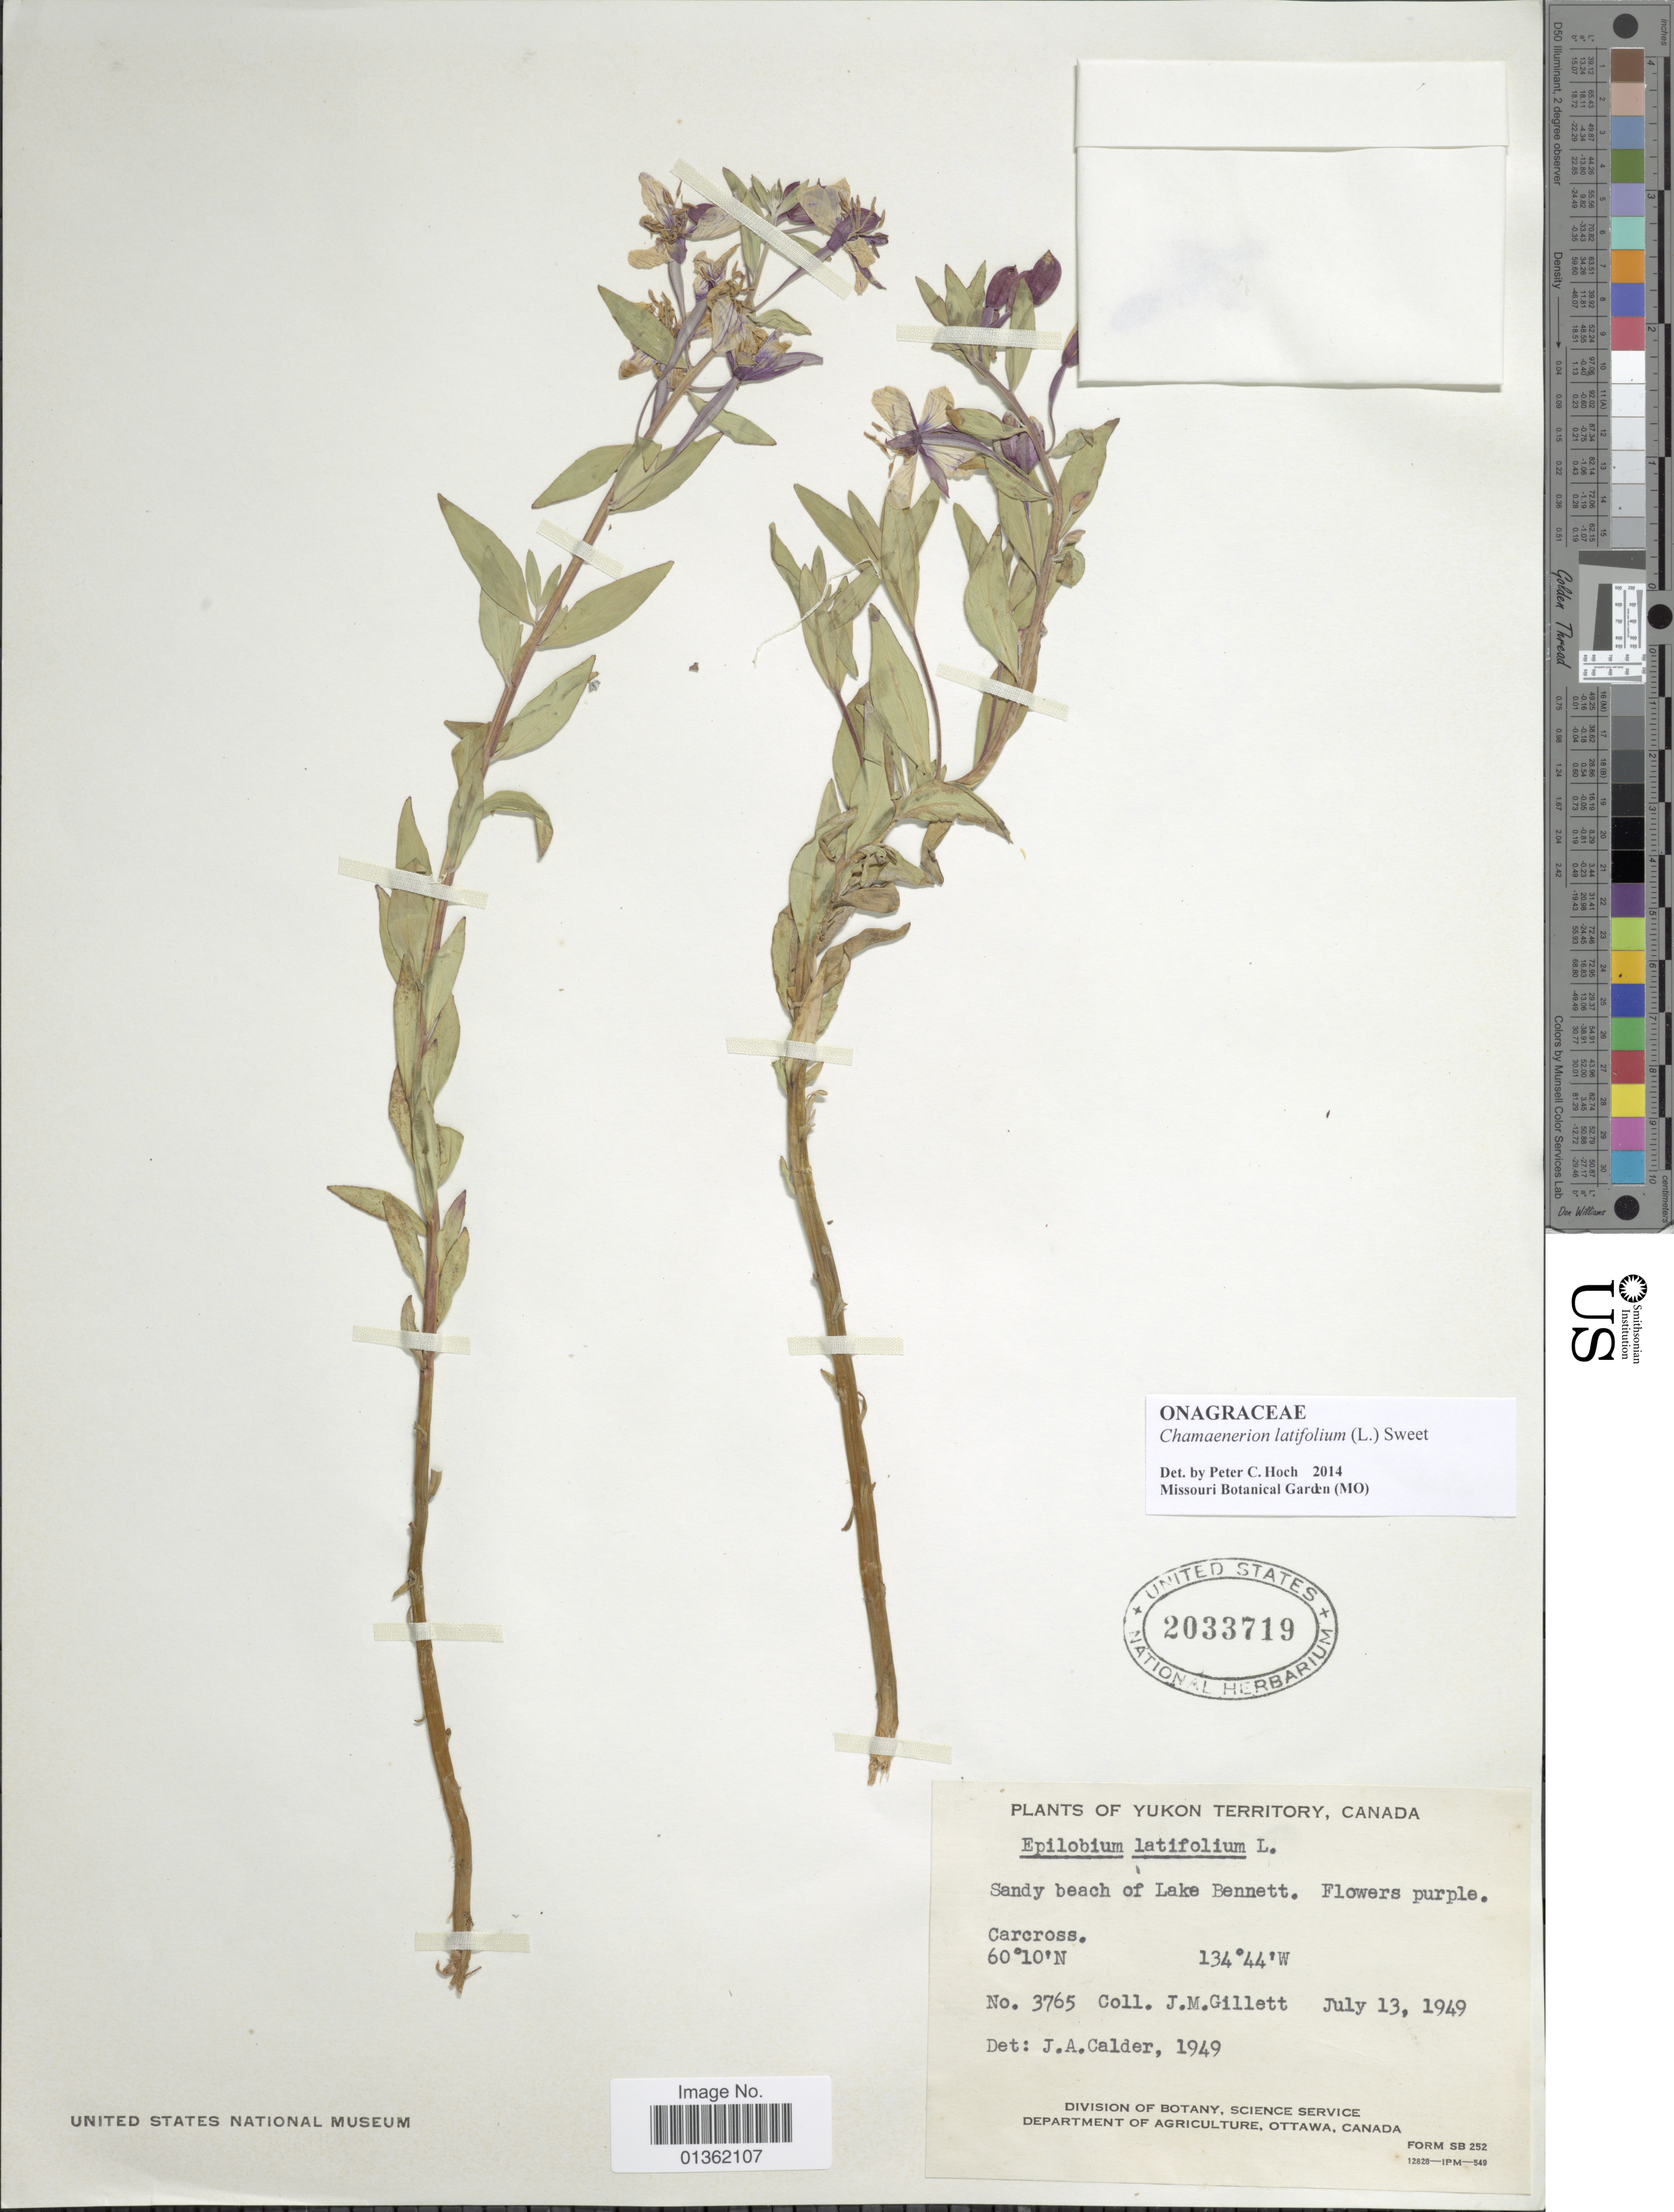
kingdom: Plantae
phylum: Tracheophyta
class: Magnoliopsida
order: Myrtales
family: Onagraceae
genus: Chamaenerion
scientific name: Chamaenerion latifolium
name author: (L.) Th. Fr. & Lange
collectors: J. M. Gillett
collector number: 3765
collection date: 1949-07-13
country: Canada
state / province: Yukon Territory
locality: Sandy beach of Lake Bennett.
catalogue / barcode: US 2033719